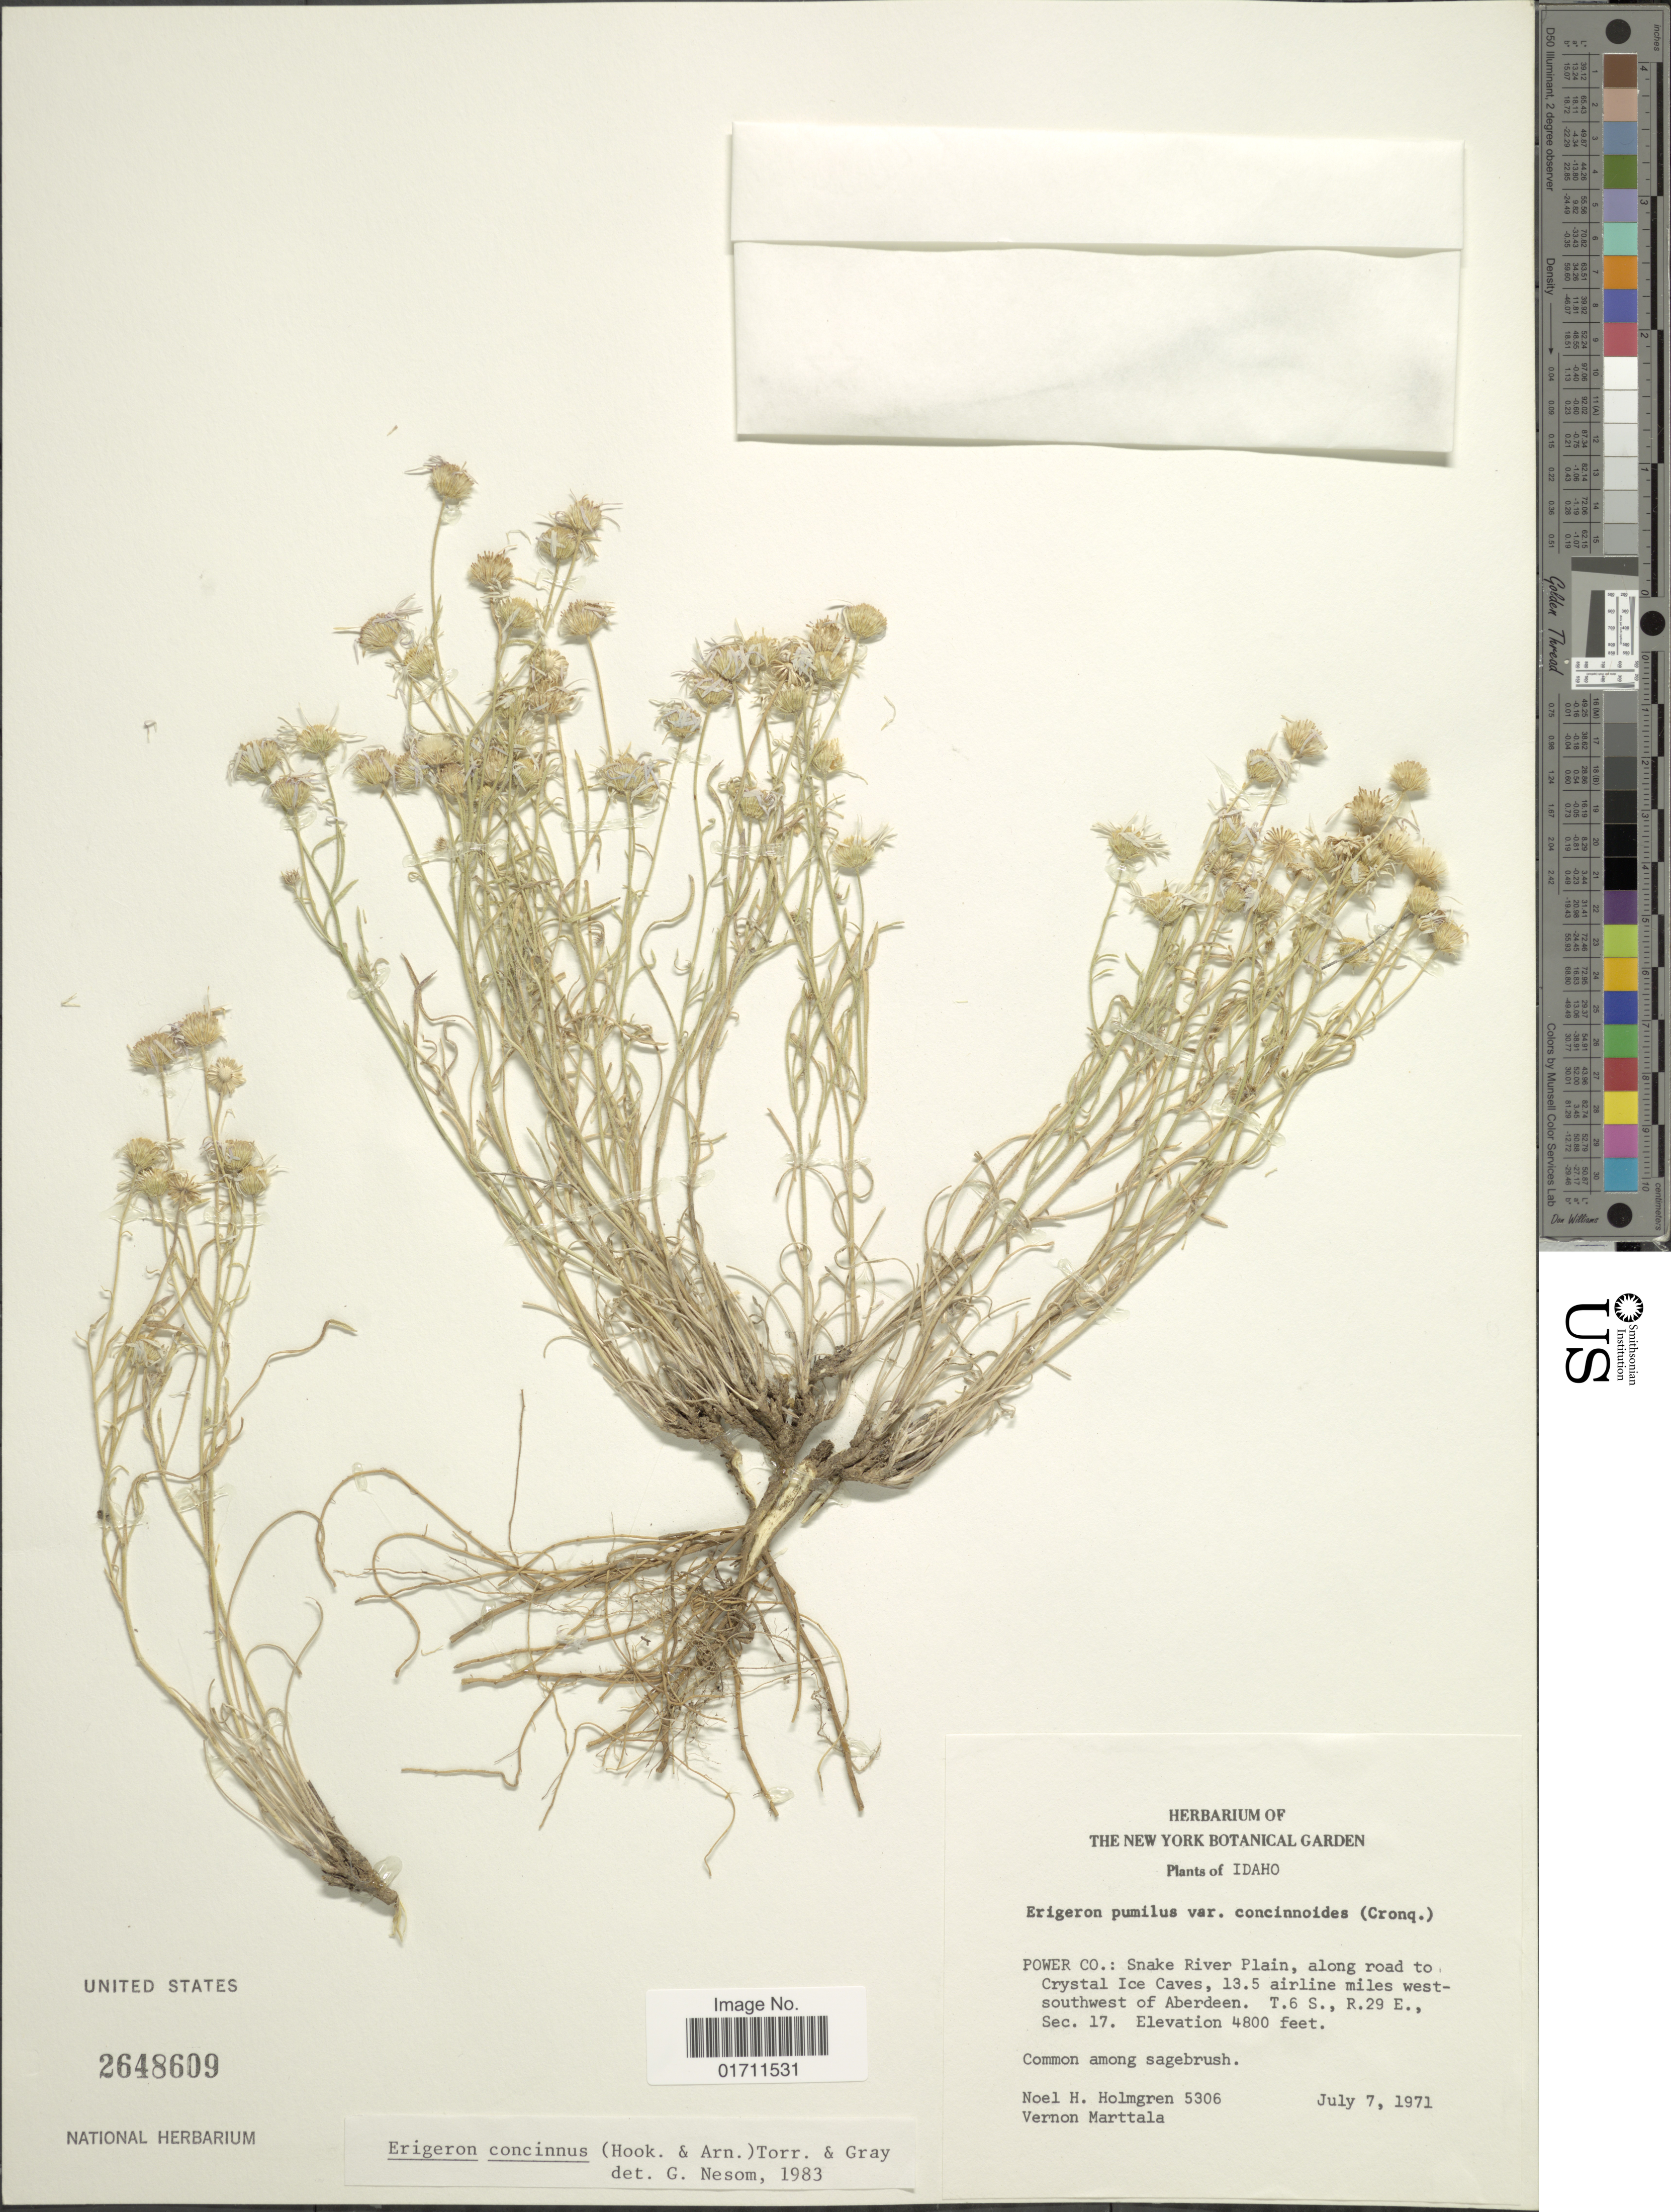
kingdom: Plantae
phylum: Tracheophyta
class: Magnoliopsida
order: Asterales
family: Asteraceae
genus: Erigeron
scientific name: Erigeron concinnus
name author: (Hook. & Arn.) Torr. & A. Gray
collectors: N. H. Holmgren & V. Marttala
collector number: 5306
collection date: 1971-07-07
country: United States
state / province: Idaho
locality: Power Co.: Snake River Plain, along road to Crystal Ice Caves, 13.5 airline miles west-southwest of Aberdeen. T.6 S., R.29 E., Sec. 17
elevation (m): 1463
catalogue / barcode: US 2648609